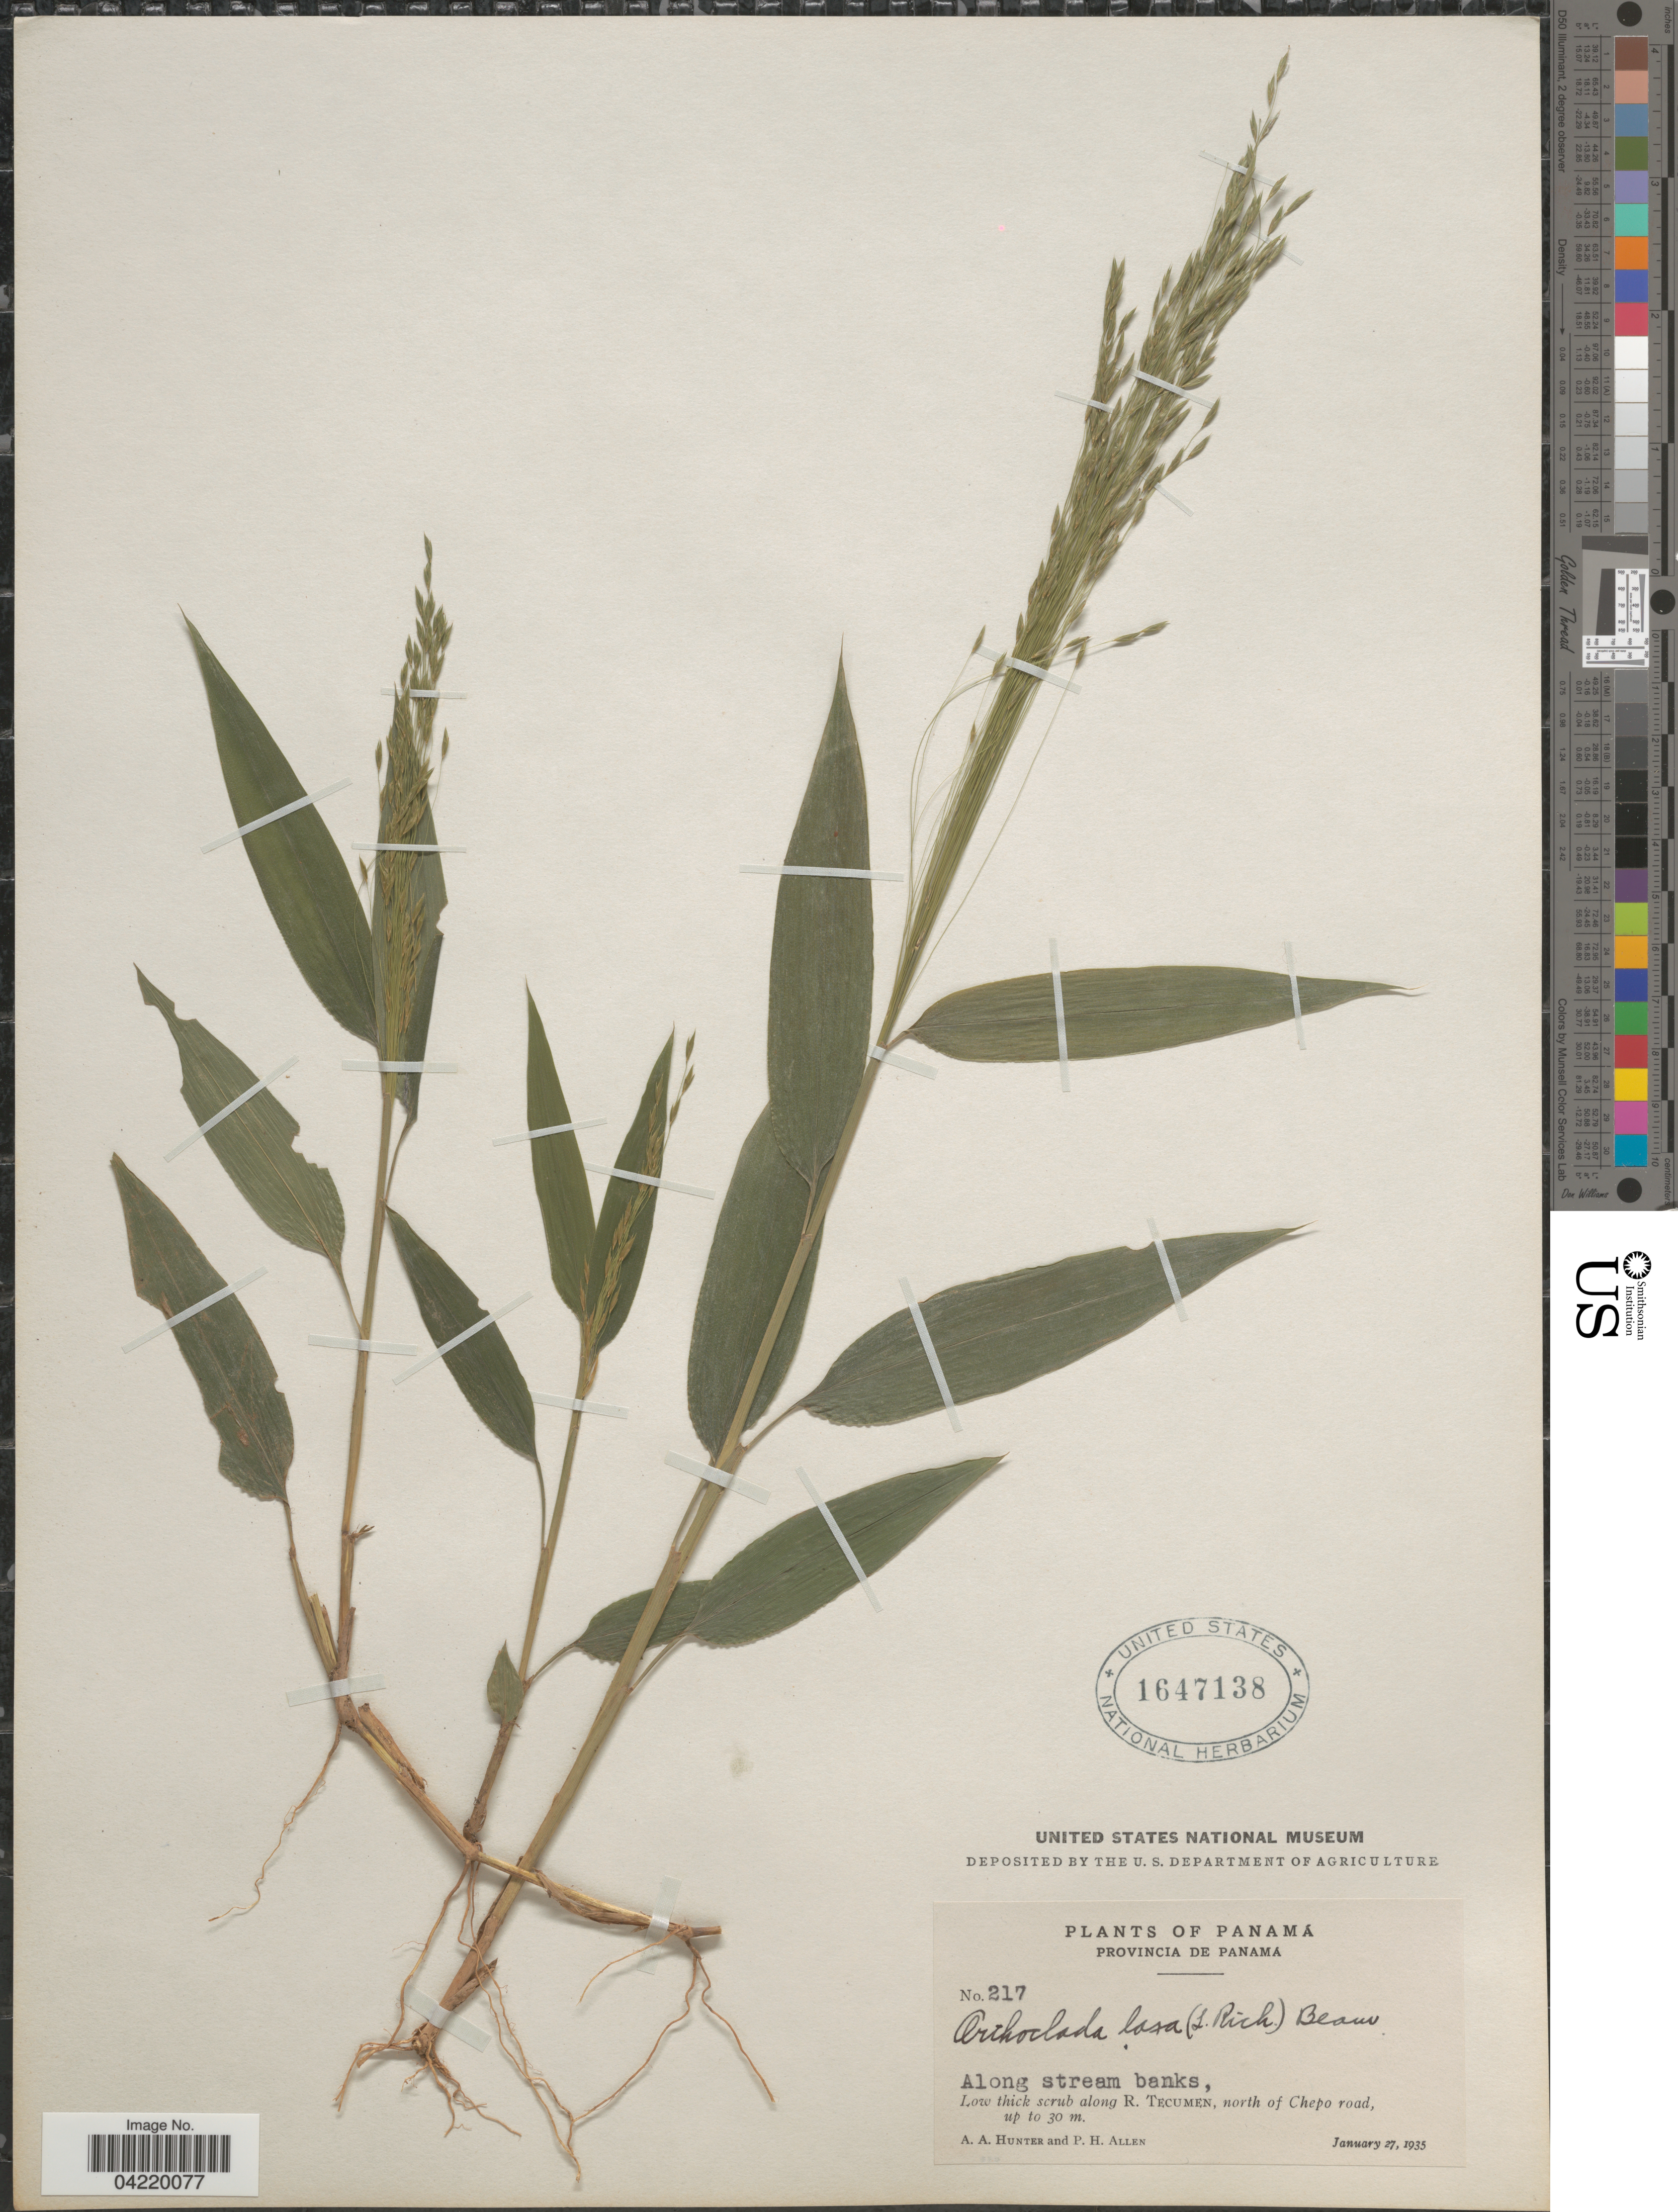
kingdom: Plantae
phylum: Tracheophyta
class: Liliopsida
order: Poales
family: Poaceae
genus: Orthoclada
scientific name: Orthoclada laxa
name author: P. Beauv.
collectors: A. Hunter & P. H. Allen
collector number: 217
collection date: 1935-01-27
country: Panama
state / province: Panamá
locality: Along stream banks, Low thick scrubs along R. Tecumen, north of Chepo road, up to 30 m.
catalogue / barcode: US 1647138